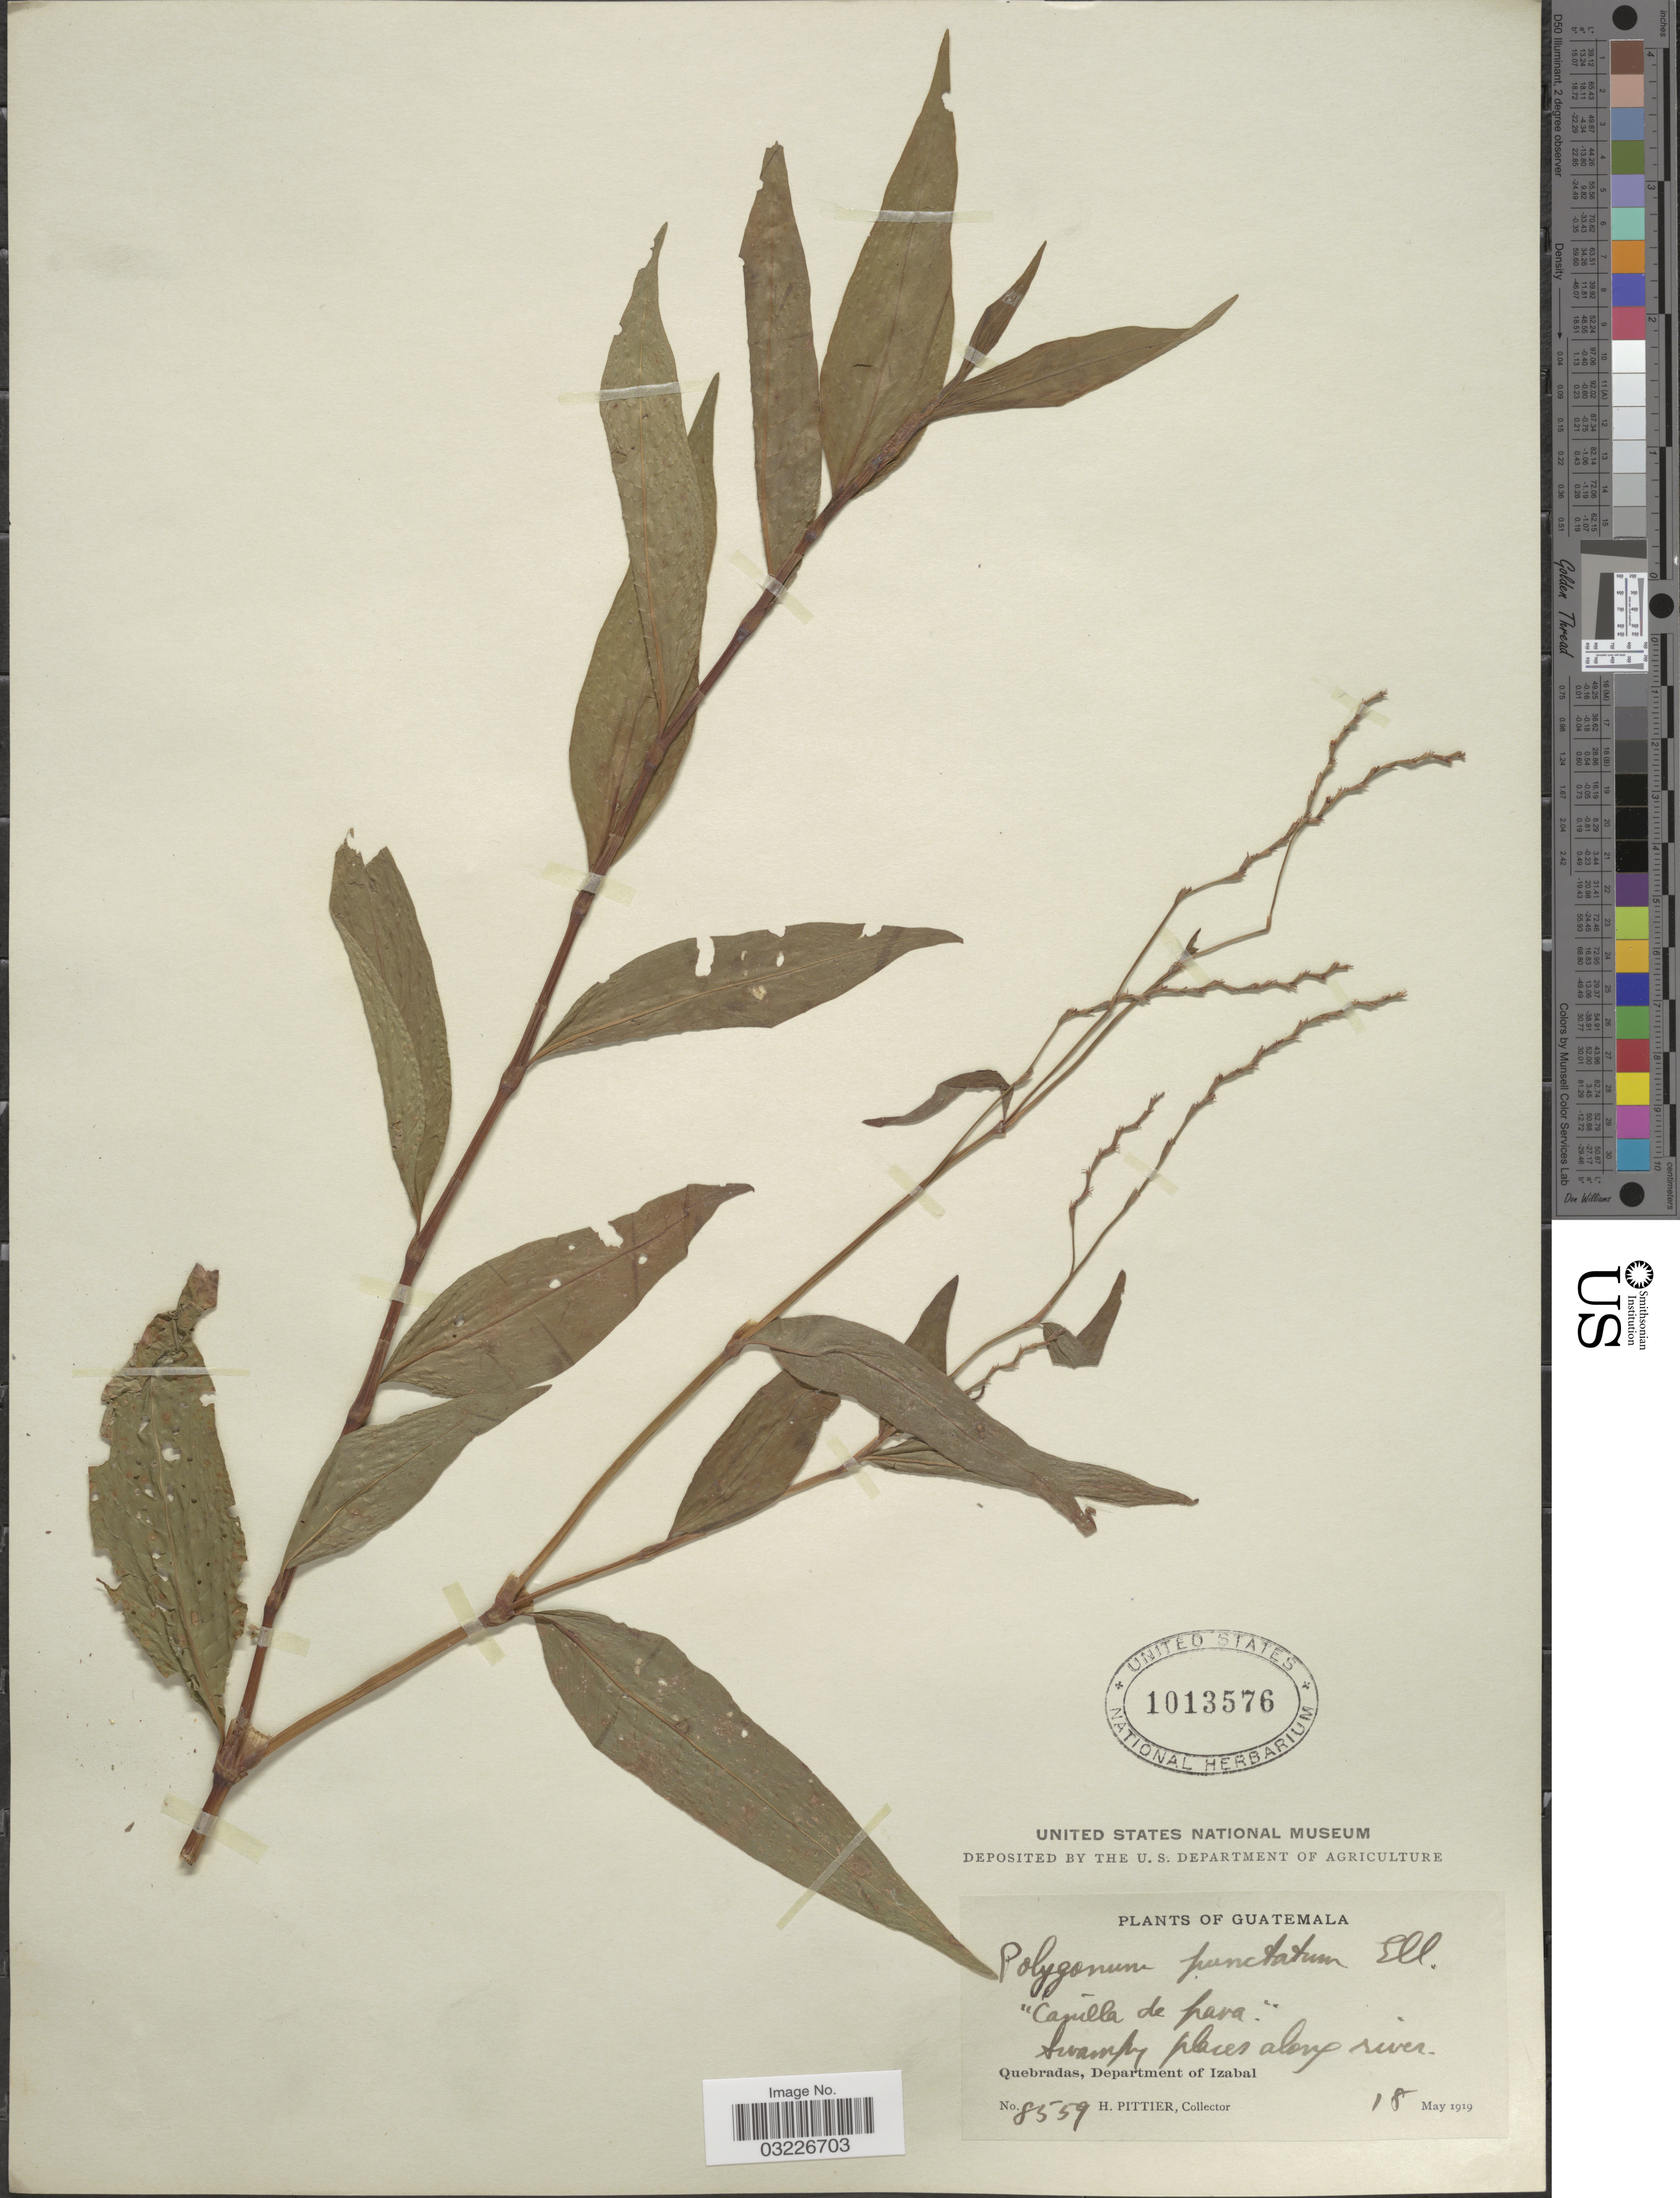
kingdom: Plantae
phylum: Tracheophyta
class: Magnoliopsida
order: Caryophyllales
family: Polygonaceae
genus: Persicaria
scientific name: Persicaria sp.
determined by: Atha, D. E.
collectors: H. F. Pittier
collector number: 8559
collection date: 1919-05-18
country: Guatemala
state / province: Izabal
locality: Swampy places along river. Quebradas, Department of Izabal.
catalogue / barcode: US 1013576